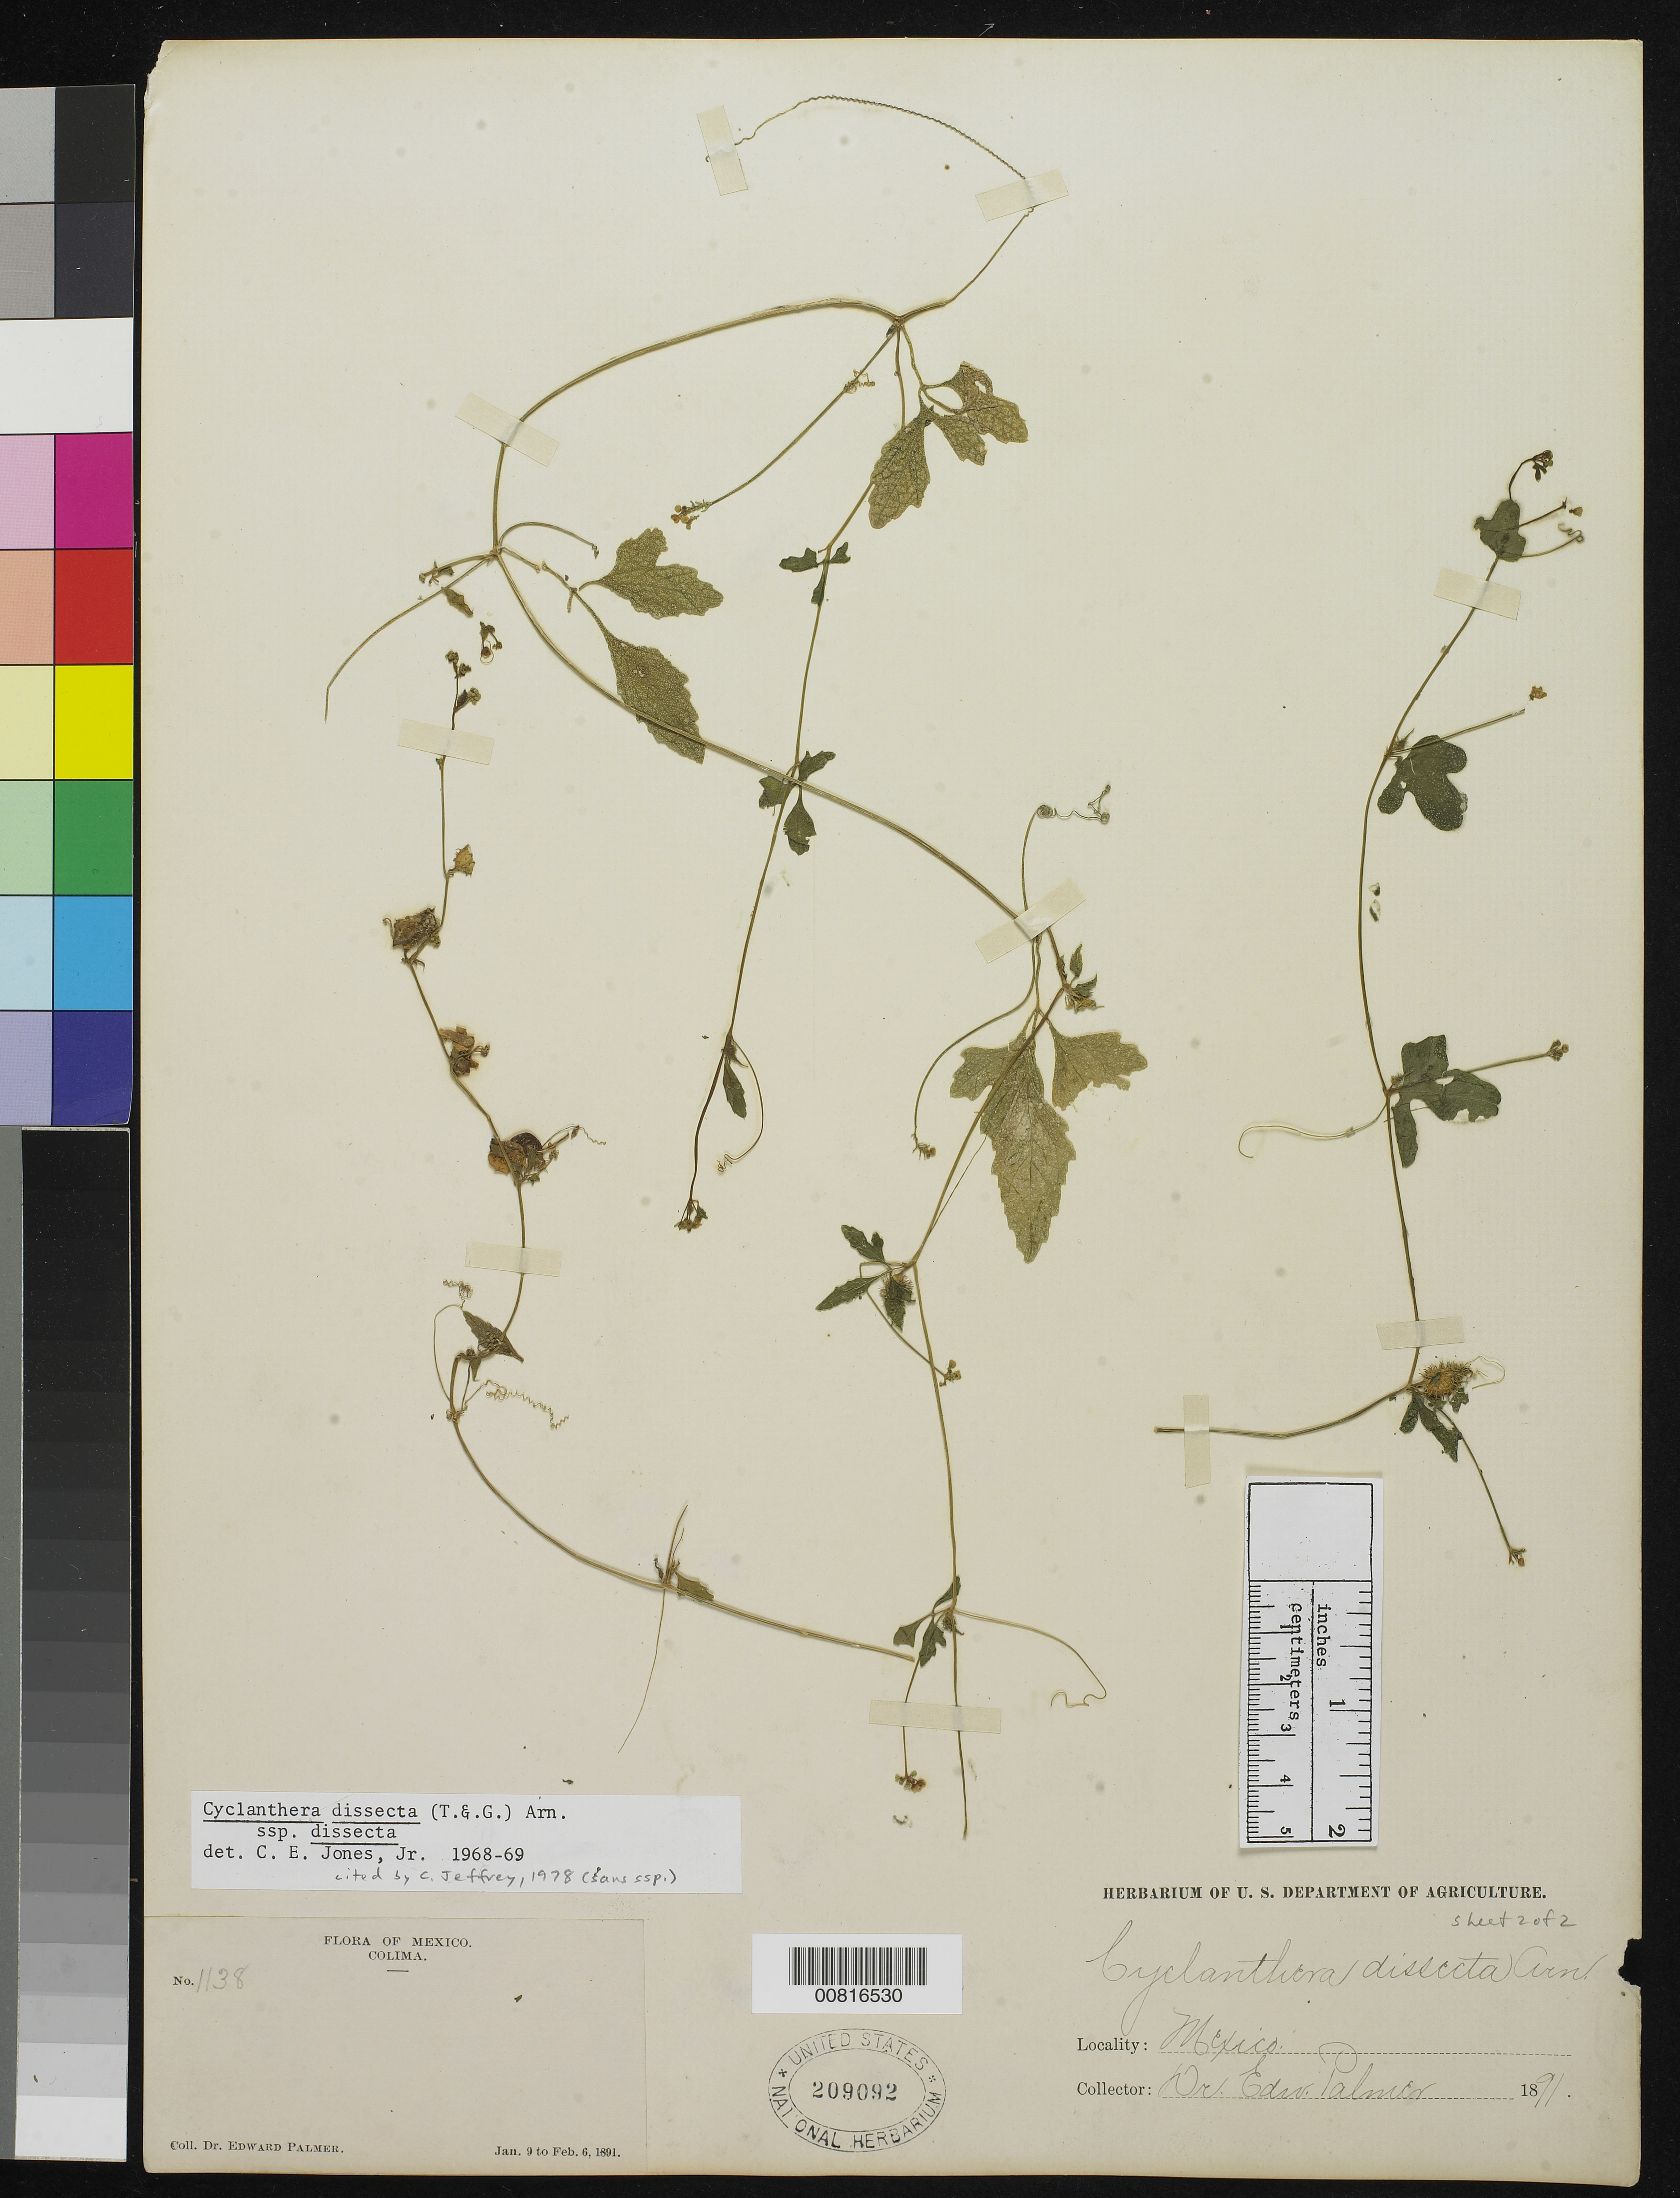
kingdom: Plantae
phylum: Tracheophyta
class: Magnoliopsida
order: Cucurbitales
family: Cucurbitaceae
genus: Cyclanthera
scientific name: Cyclanthera dissecta subsp. dissecta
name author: (Torr. & A. Gray) Arn.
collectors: E. Palmer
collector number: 1138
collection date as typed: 09 Jan 1891 to 06 Feb 1891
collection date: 1891-01-09/1891-02-06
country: Mexico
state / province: Colima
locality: Colima.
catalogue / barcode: US 209092